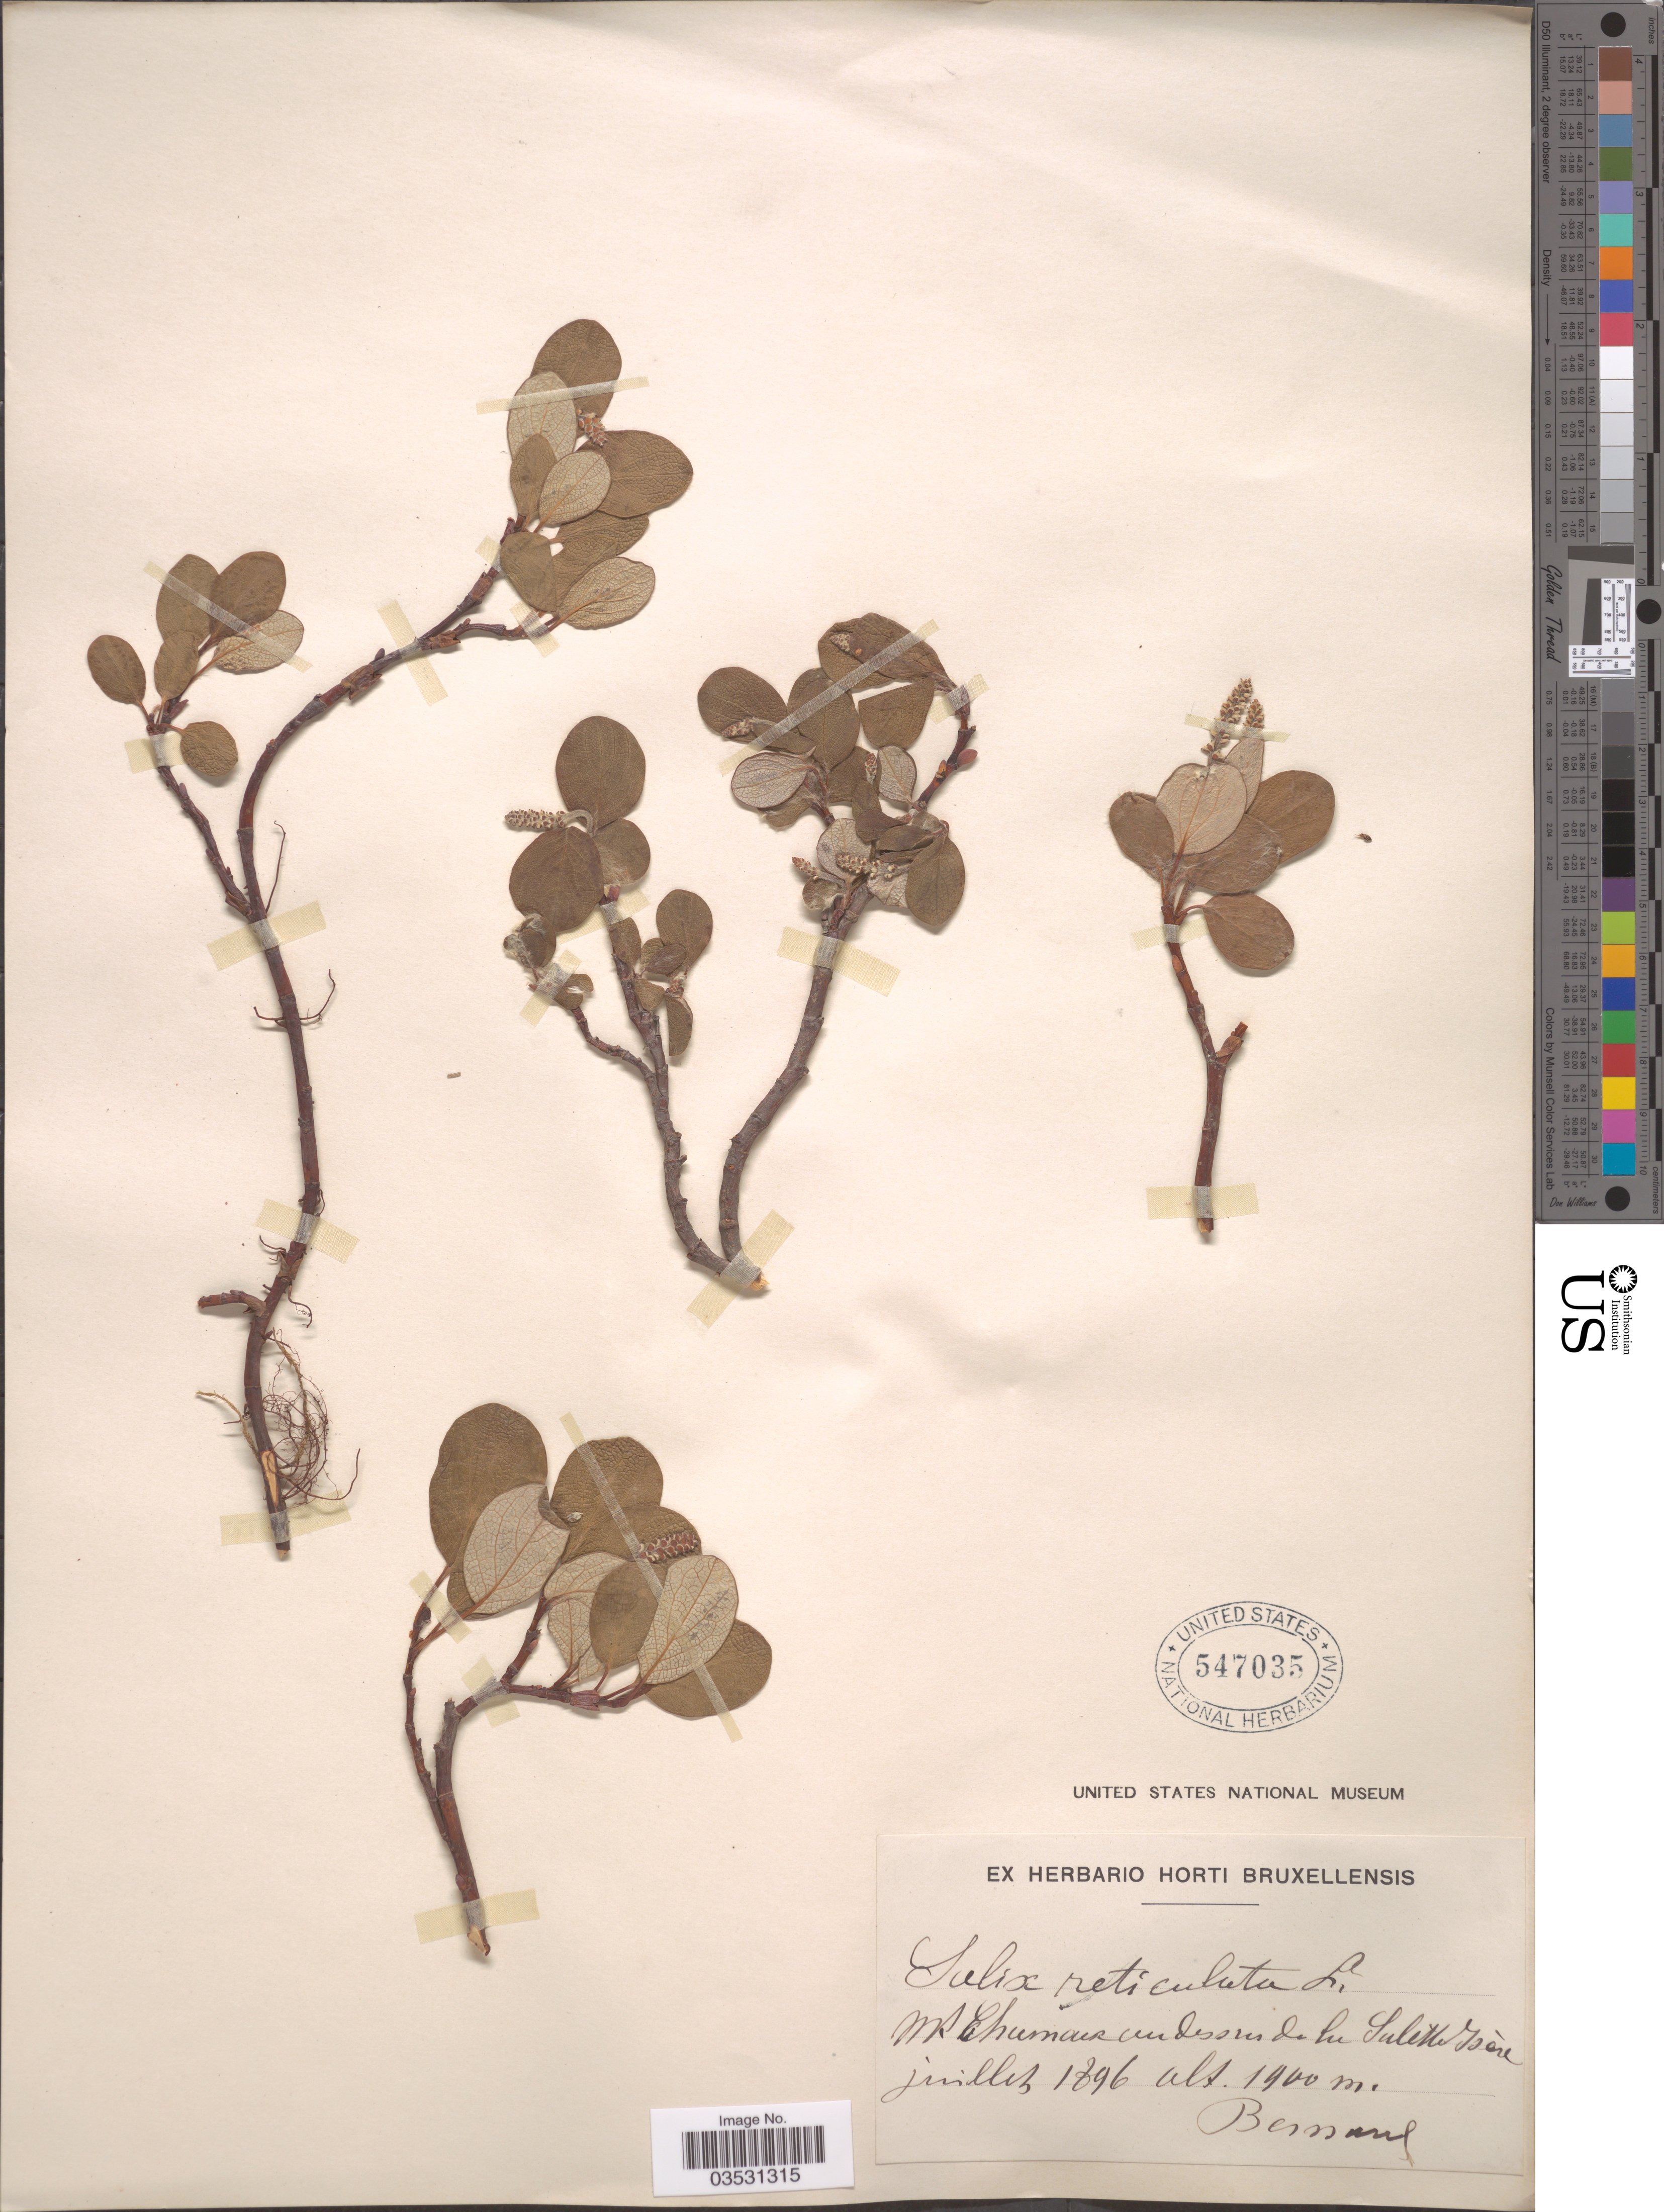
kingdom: Plantae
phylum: Tracheophyta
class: Magnoliopsida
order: Malpighiales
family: Salicaceae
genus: Salix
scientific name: Salix reticulata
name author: L.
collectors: -. Bernard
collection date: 1896-07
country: France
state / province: Auvergne-Rhône-Alpes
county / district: Isère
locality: Mt Chamoux [interpreted] au dessus de la Salette Isere.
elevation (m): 1900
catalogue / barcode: US 547035